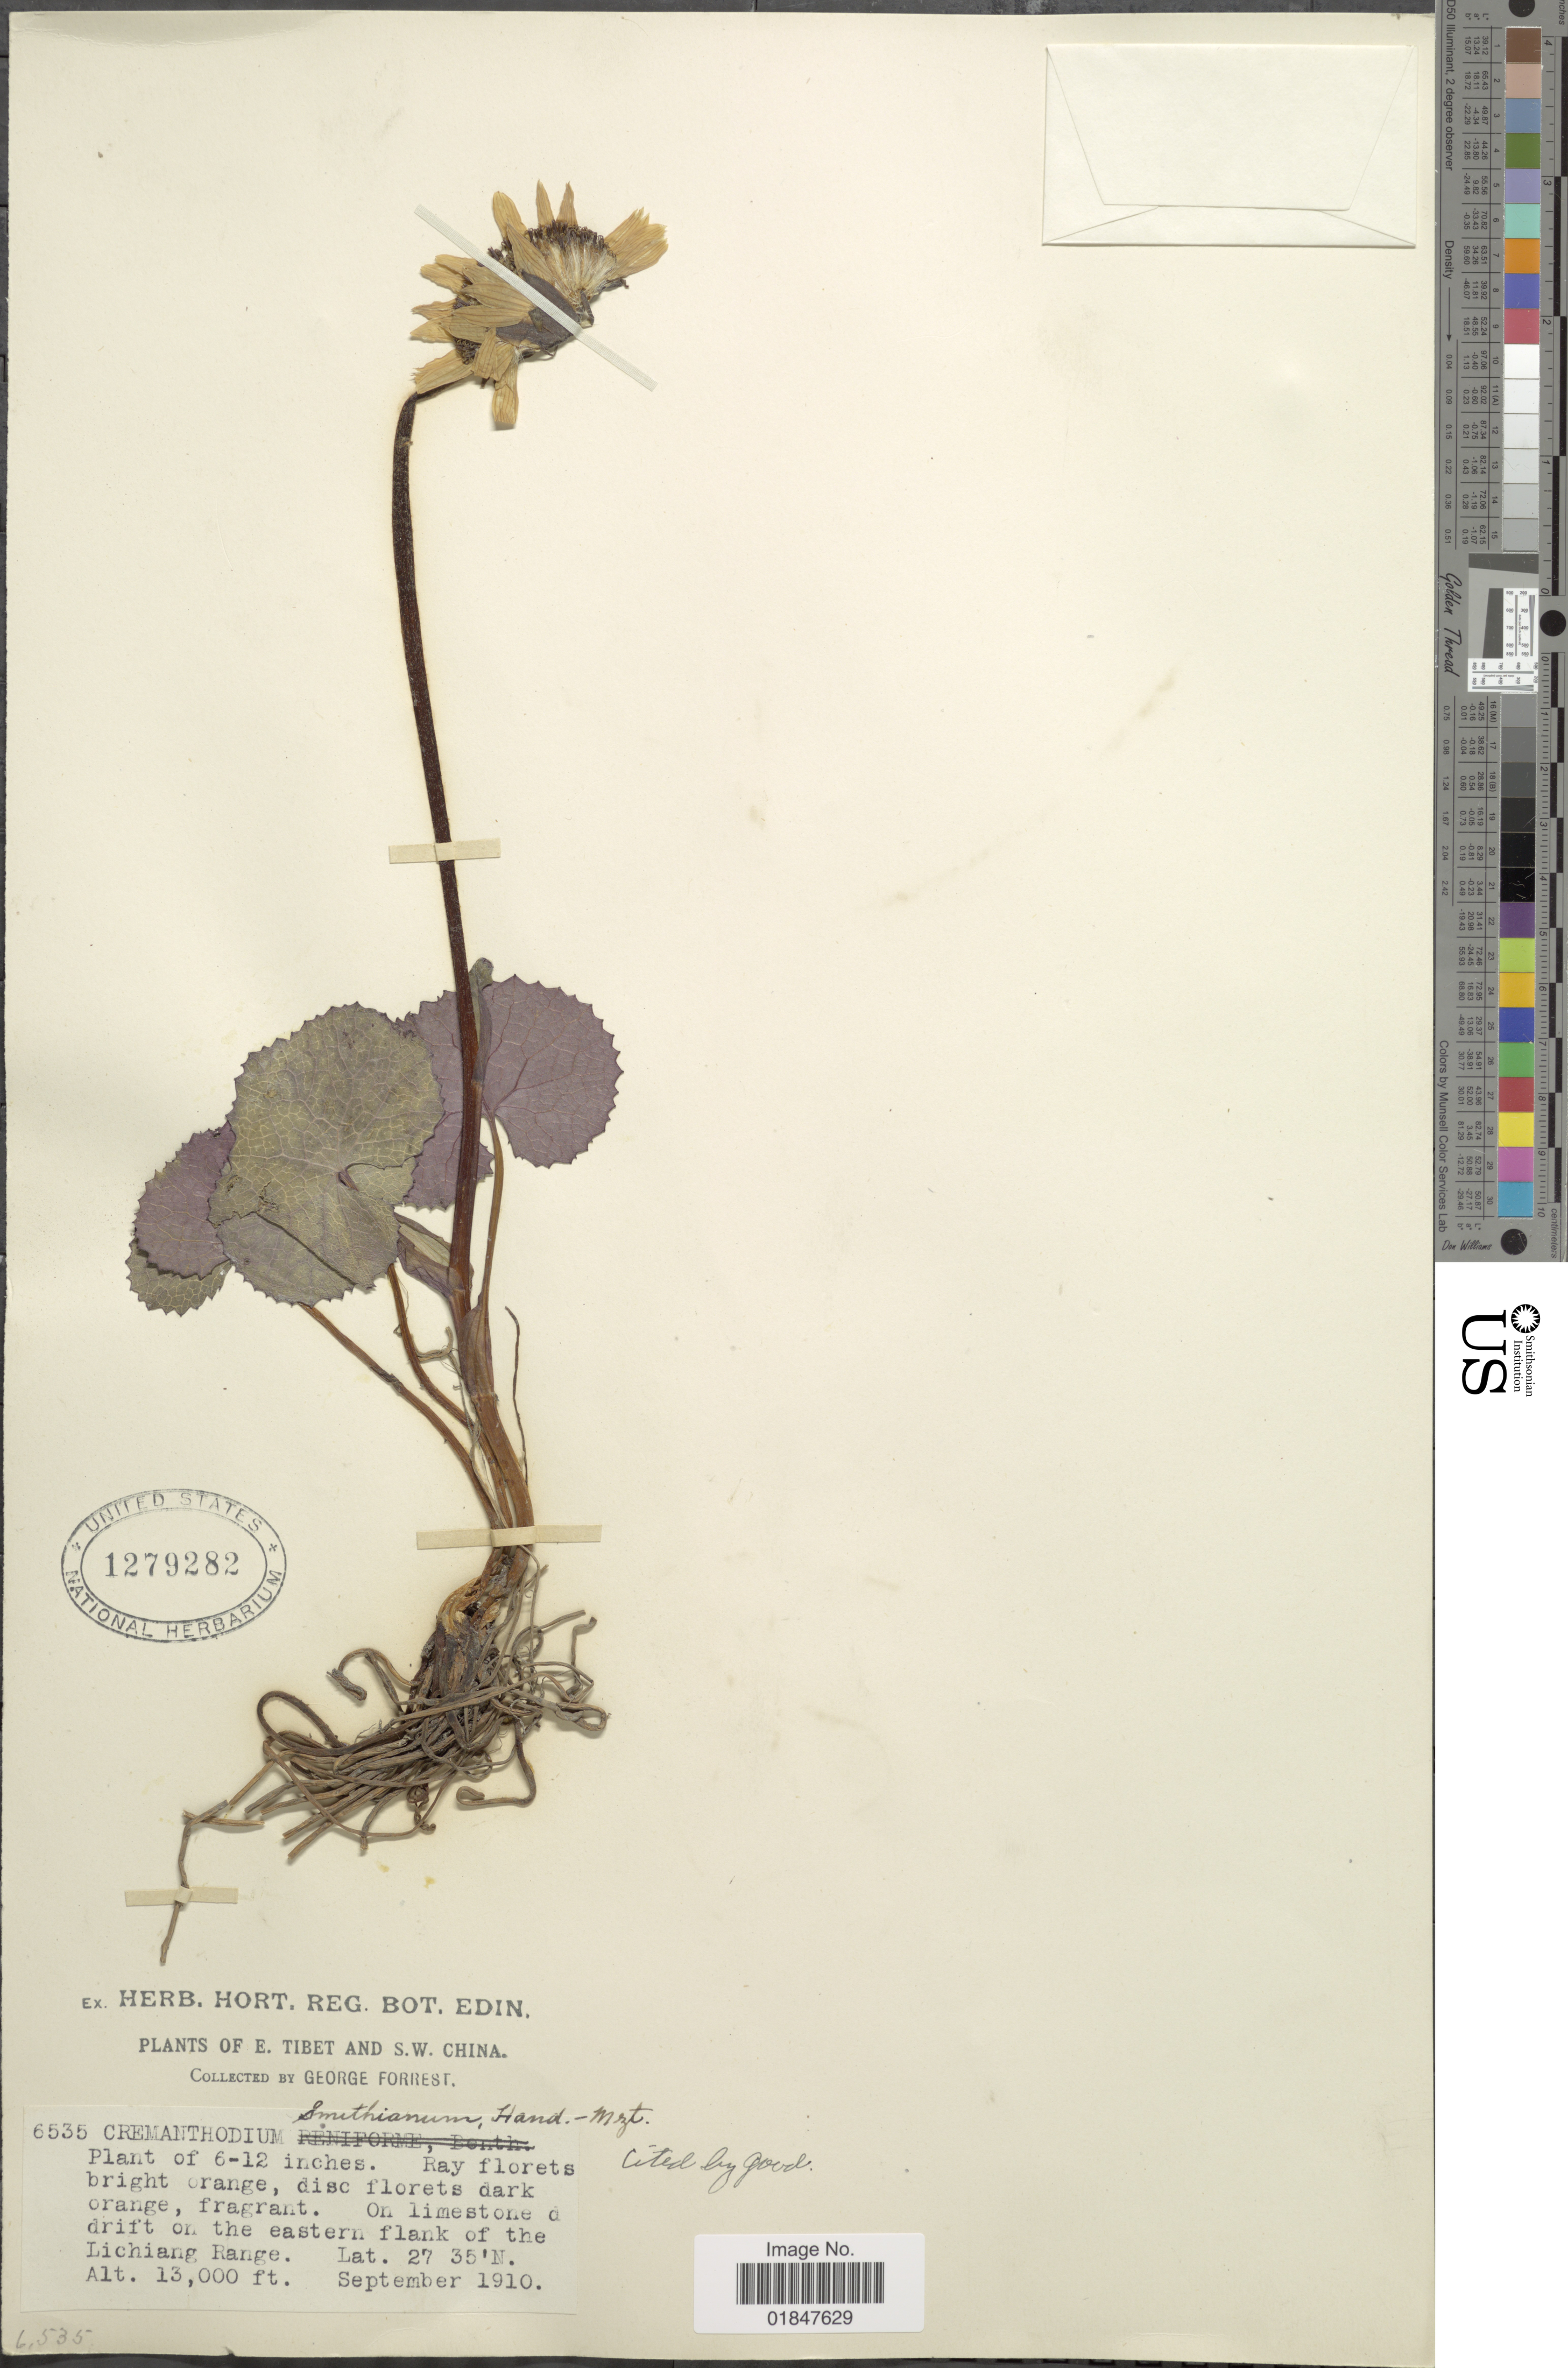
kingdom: Plantae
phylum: Tracheophyta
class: Magnoliopsida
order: Asterales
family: Asteraceae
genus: Cremanthodium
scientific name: Cremanthodium smithianum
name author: (Hand.-Mazz.) Hand.-Mazz.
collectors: G. Forrest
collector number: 6535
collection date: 1910-09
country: China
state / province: Xizang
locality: E. Tibet and S.W China, On limestone drift in the eastern flank of the Lichiang Range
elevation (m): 3962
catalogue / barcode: US 1279282